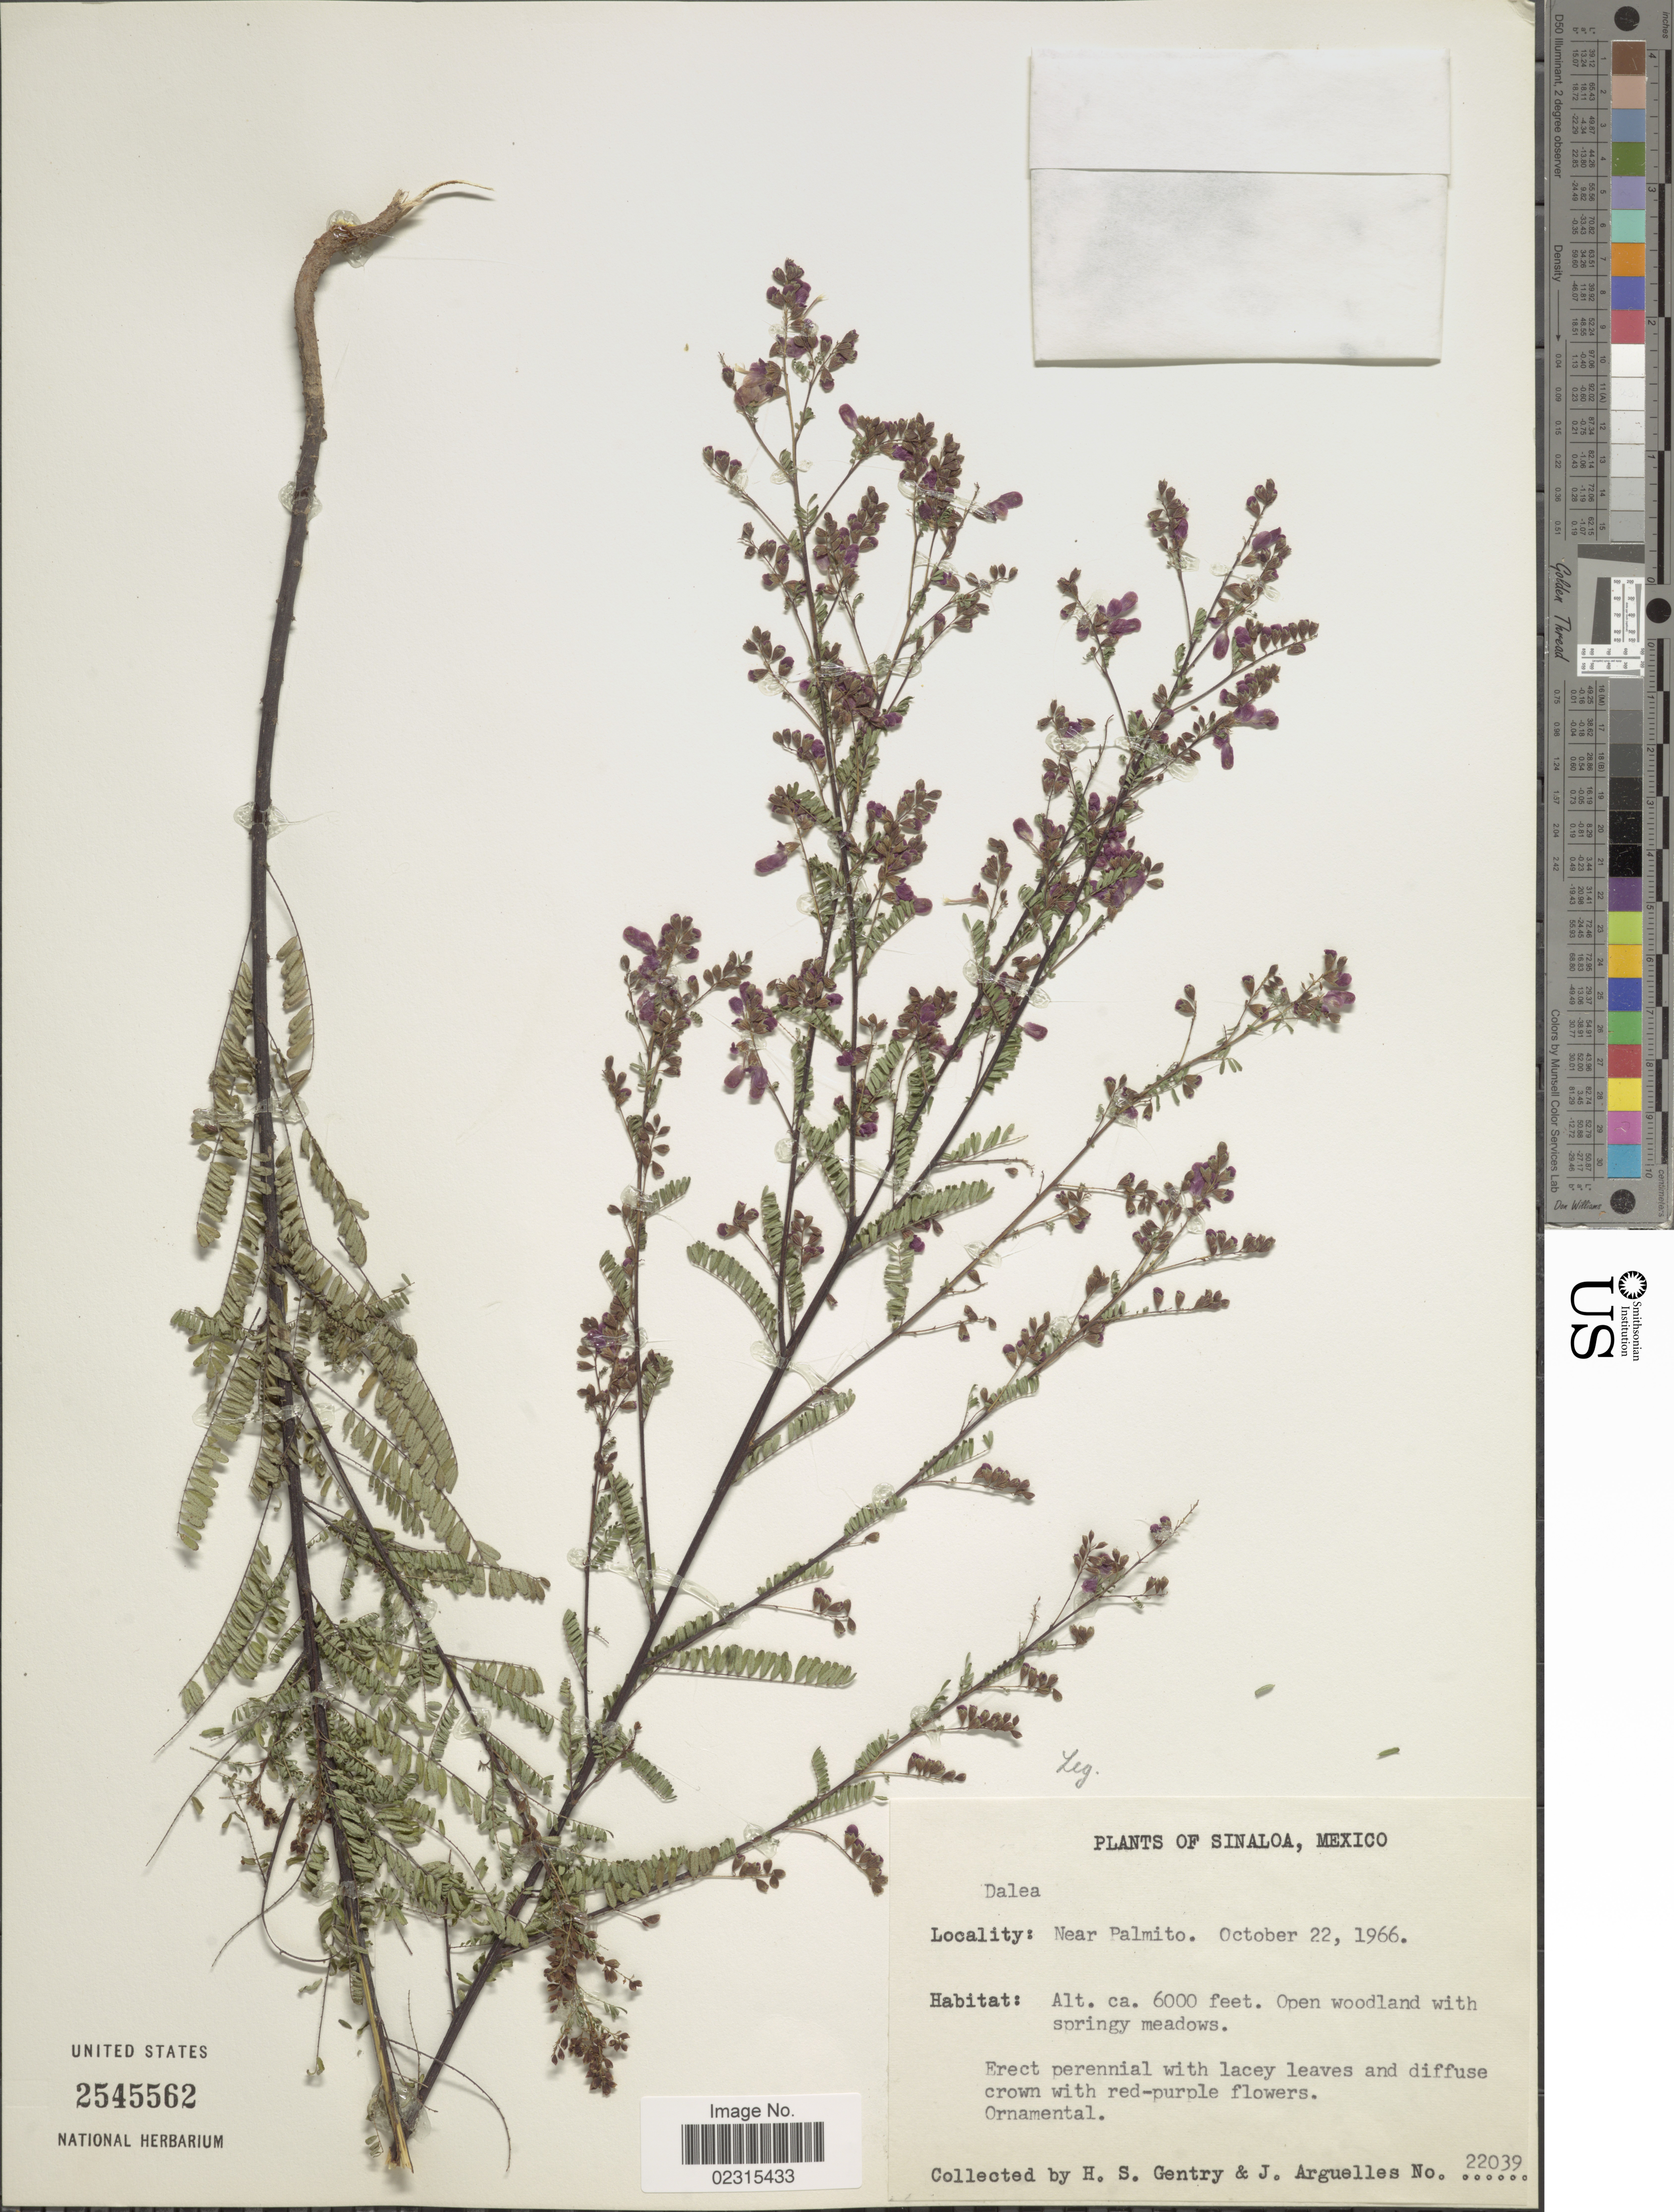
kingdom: Plantae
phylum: Tracheophyta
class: Magnoliopsida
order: Fabales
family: Fabaceae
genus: Marina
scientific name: Marina nutans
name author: (Cav.) Barneby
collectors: H. S. Gentry & J. Arguelles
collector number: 22039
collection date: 1966-10-22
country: Mexico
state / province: Sinaloa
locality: Near Palmito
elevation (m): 1829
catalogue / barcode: US 2545562